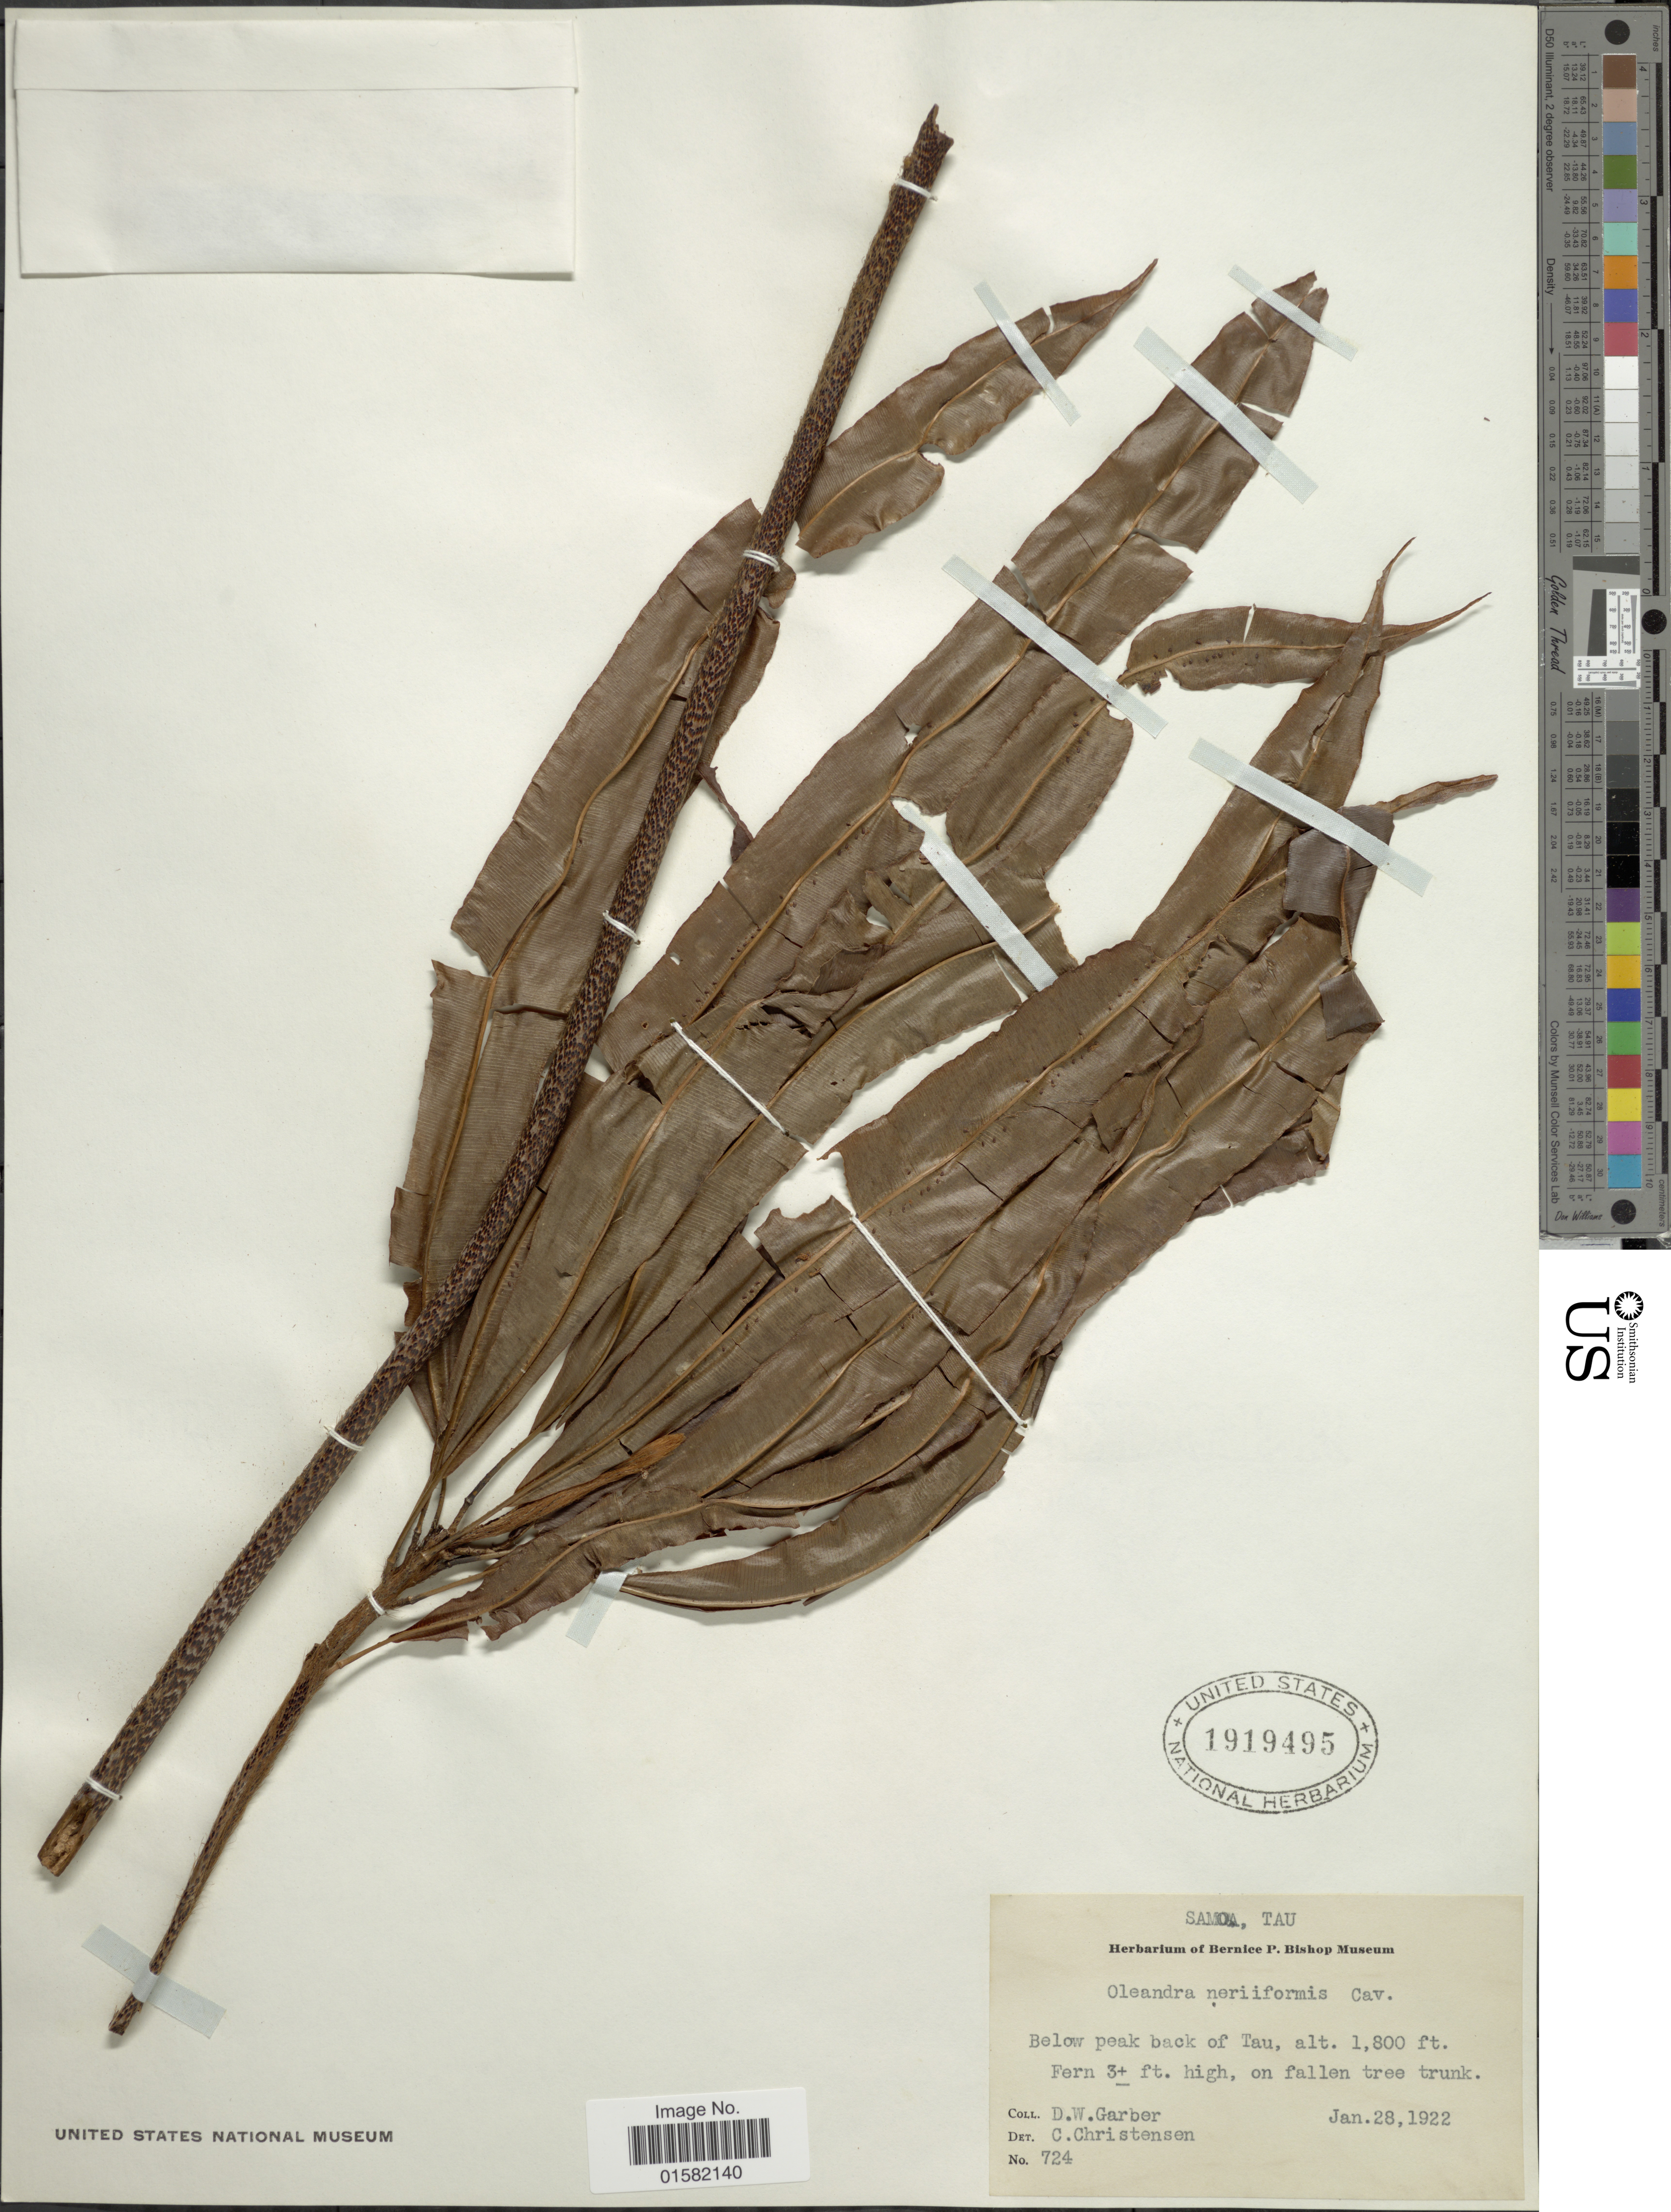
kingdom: Plantae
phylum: Tracheophyta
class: Polypodiopsida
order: Polypodiales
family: Oleandraceae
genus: Oleandra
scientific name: Oleandra neriiformis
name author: Cav.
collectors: D. W. Garber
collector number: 724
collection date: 1922-01-28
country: American Samoa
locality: Samoa, Tau, below peak back of Tau.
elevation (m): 549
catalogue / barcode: US 1919495